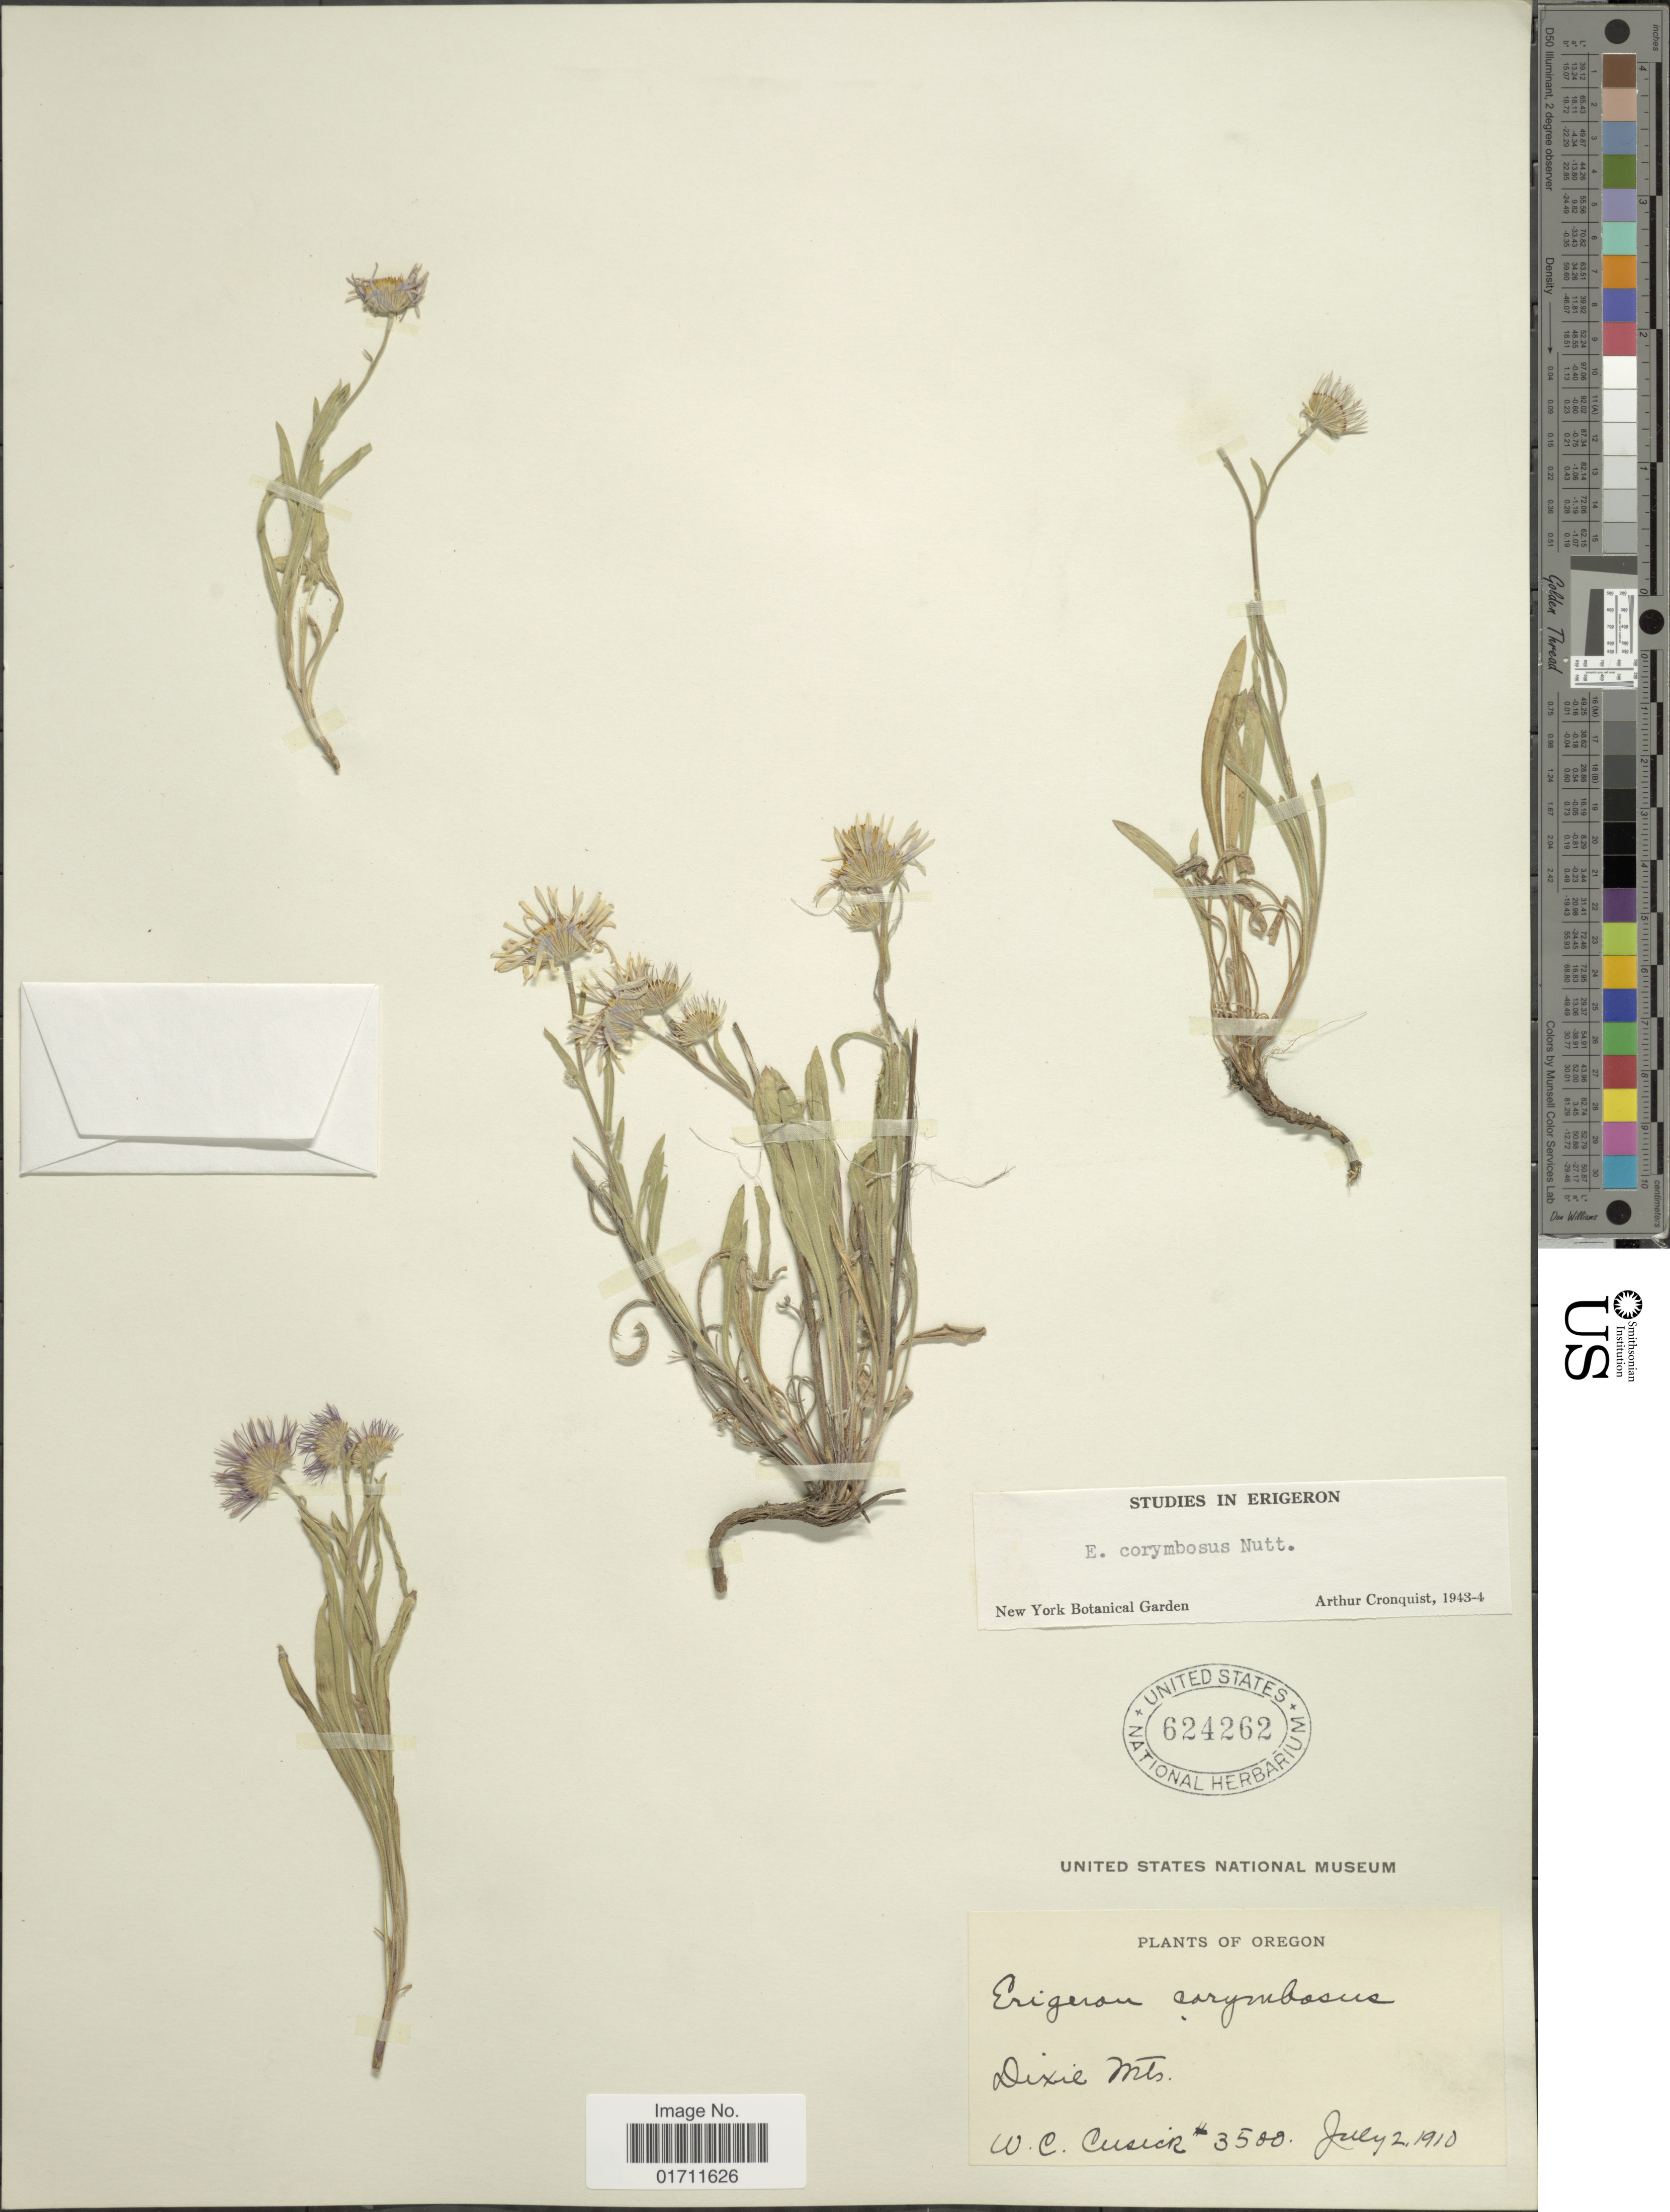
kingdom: Plantae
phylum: Tracheophyta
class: Magnoliopsida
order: Asterales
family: Asteraceae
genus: Erigeron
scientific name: Erigeron corymbosus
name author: Nutt.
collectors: W. C. Cusick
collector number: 3500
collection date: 1910-07-02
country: United States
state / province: Oregon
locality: Dixie Mts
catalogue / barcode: US 624262